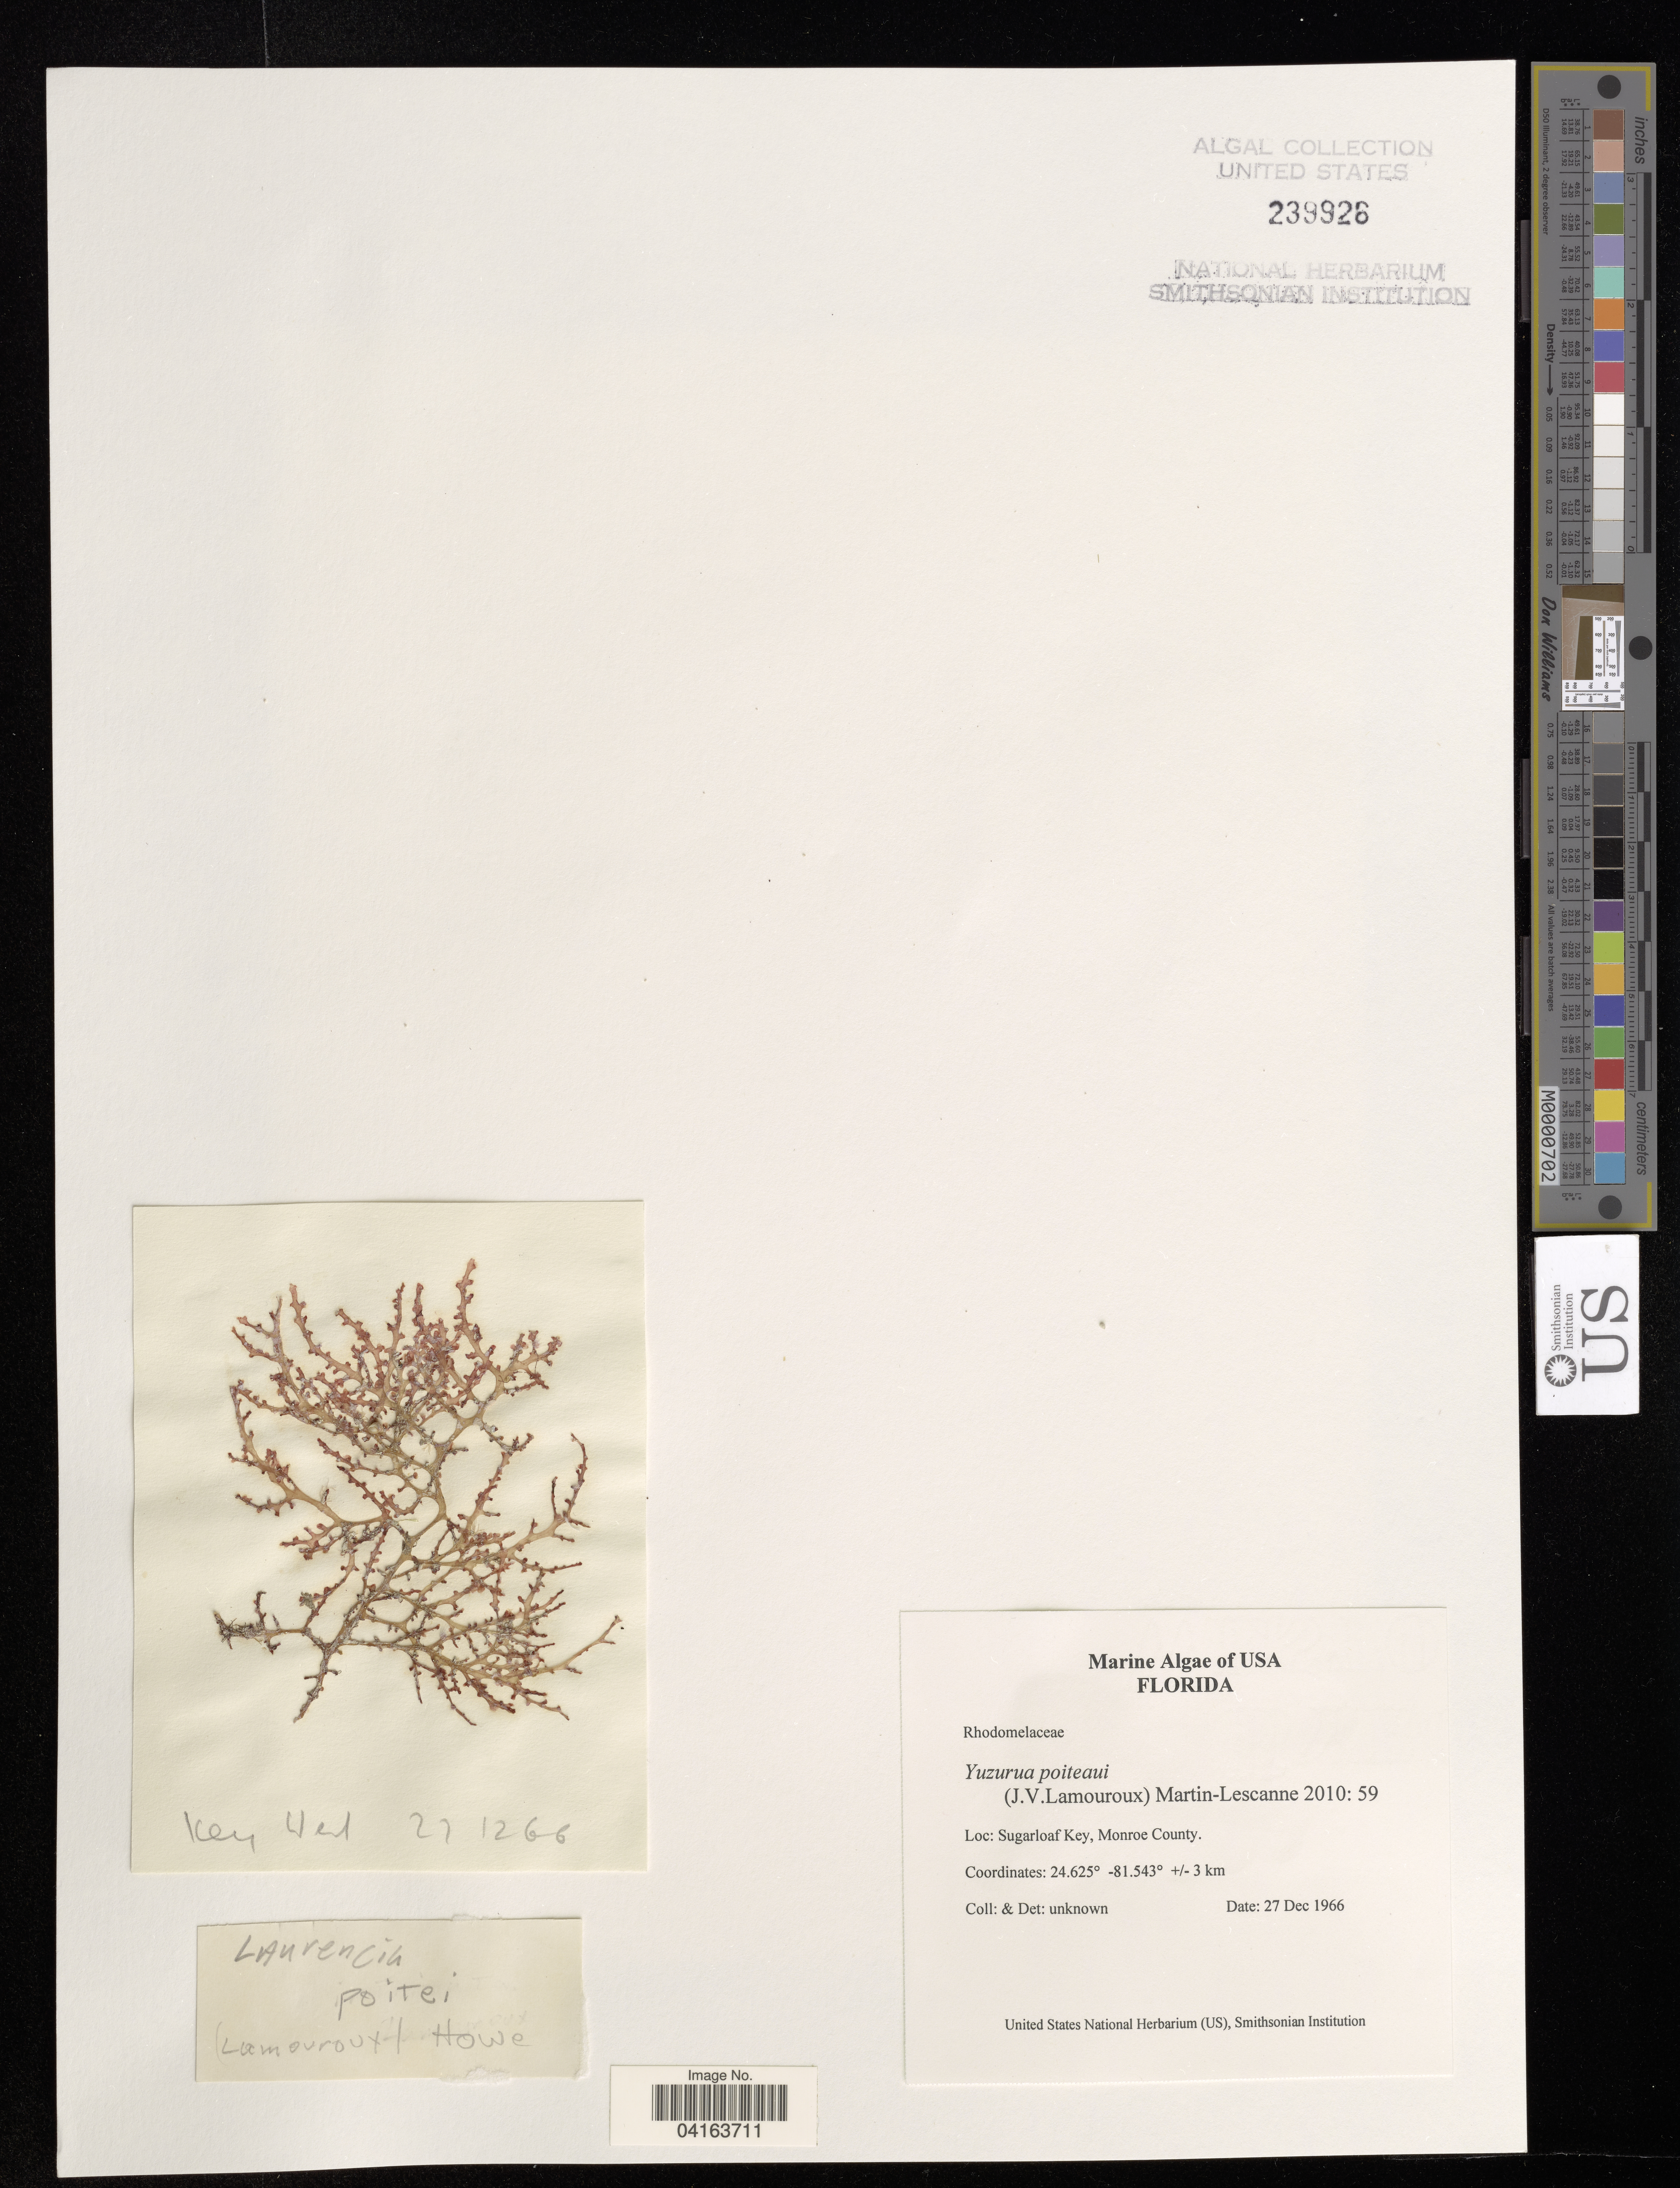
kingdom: Plantae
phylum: Rhodophyta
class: Florideophyceae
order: Ceramiales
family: Rhodomelaceae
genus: Yuzurua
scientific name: Yuzurua poiteaui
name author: (J.V.Lamouroux) Martin-Lescanne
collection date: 1966-12-27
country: United States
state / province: Florida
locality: Sugarloaf Key, Monroe County.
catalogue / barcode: US 239926